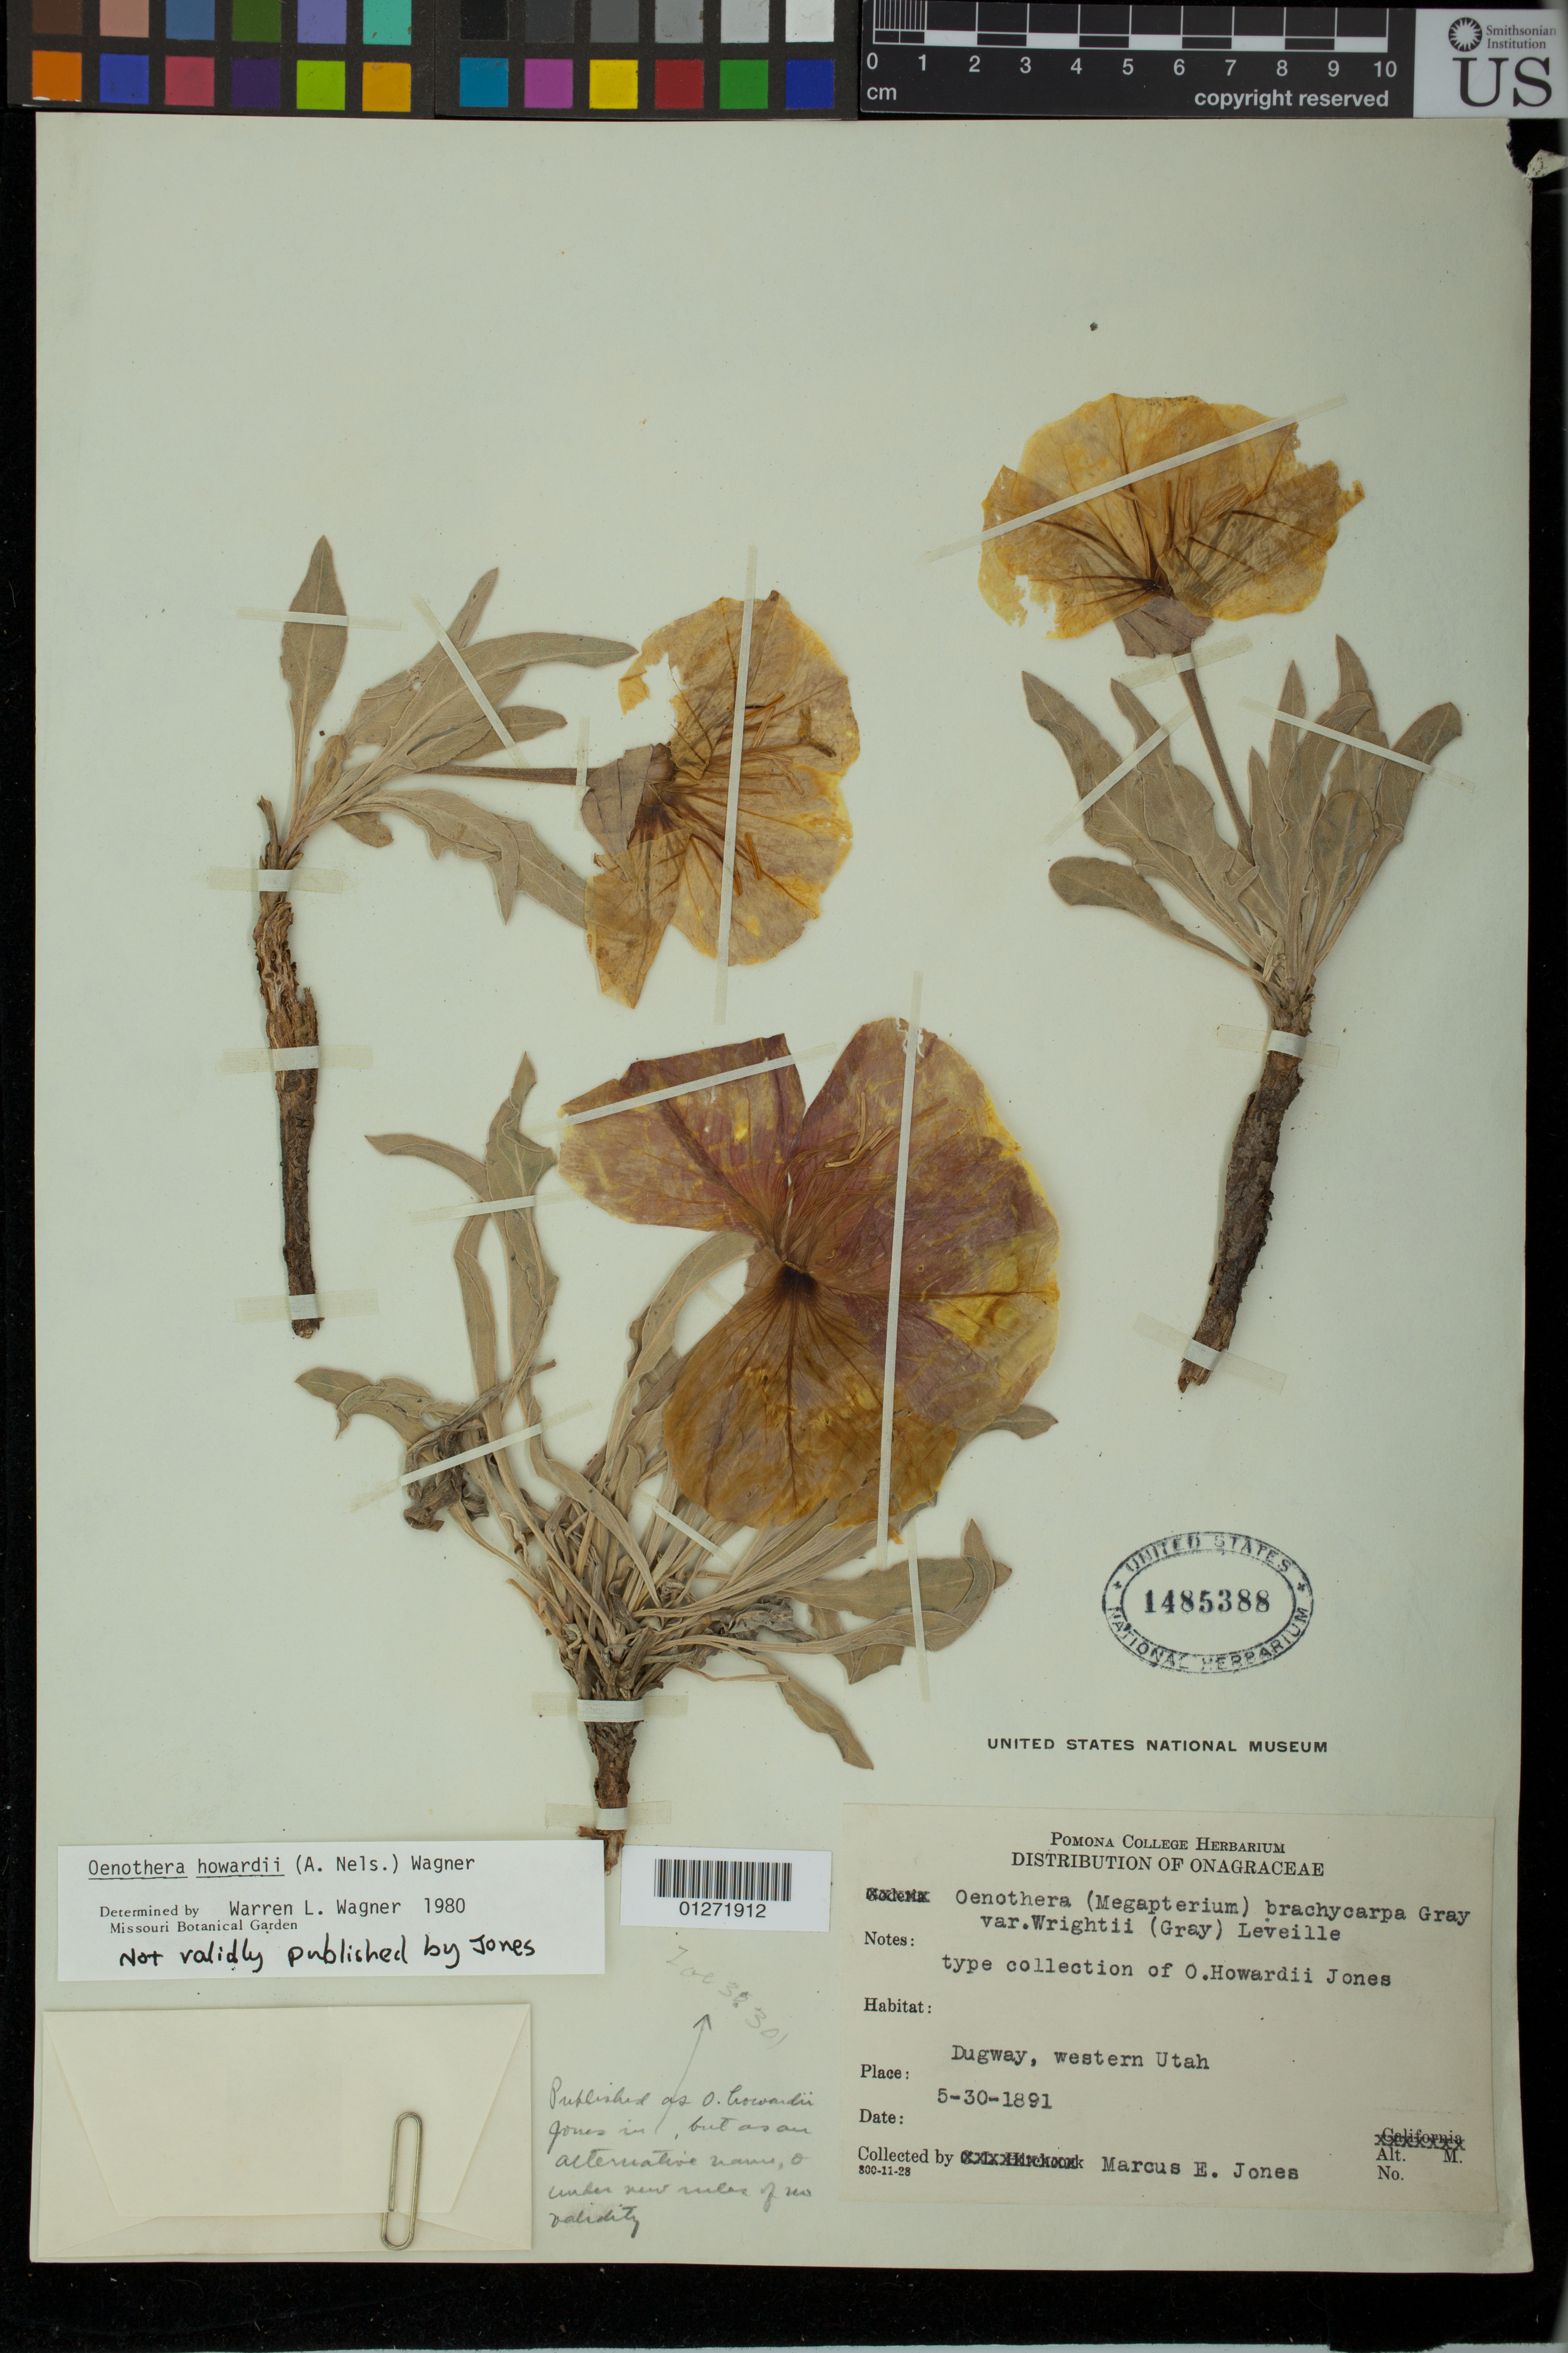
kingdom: Plantae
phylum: Tracheophyta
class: Magnoliopsida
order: Myrtales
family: Onagraceae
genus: Lavauxia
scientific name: Lavauxia howardii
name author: A. Nelson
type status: Possible Type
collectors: M. E. Jones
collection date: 1891-05-30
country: United States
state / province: Utah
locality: Dugway, western Utah.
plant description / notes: Specimen labeled "type collection of O. [Oenothera] Howardii Jones", [1893, Zoë 3: 301], a provision name not validly published. Taxon was validated as Lavauxia howardii A. Nelson (1908, as "combination" based on the invalid name) but without any collections cited. This is presumably part of the original material. Lectotype is Jones 5631c, lectotypified by W.L. Wagner, Ann. Missouri Bot. Gard. 70: 195 (1983).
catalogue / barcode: US 1485388